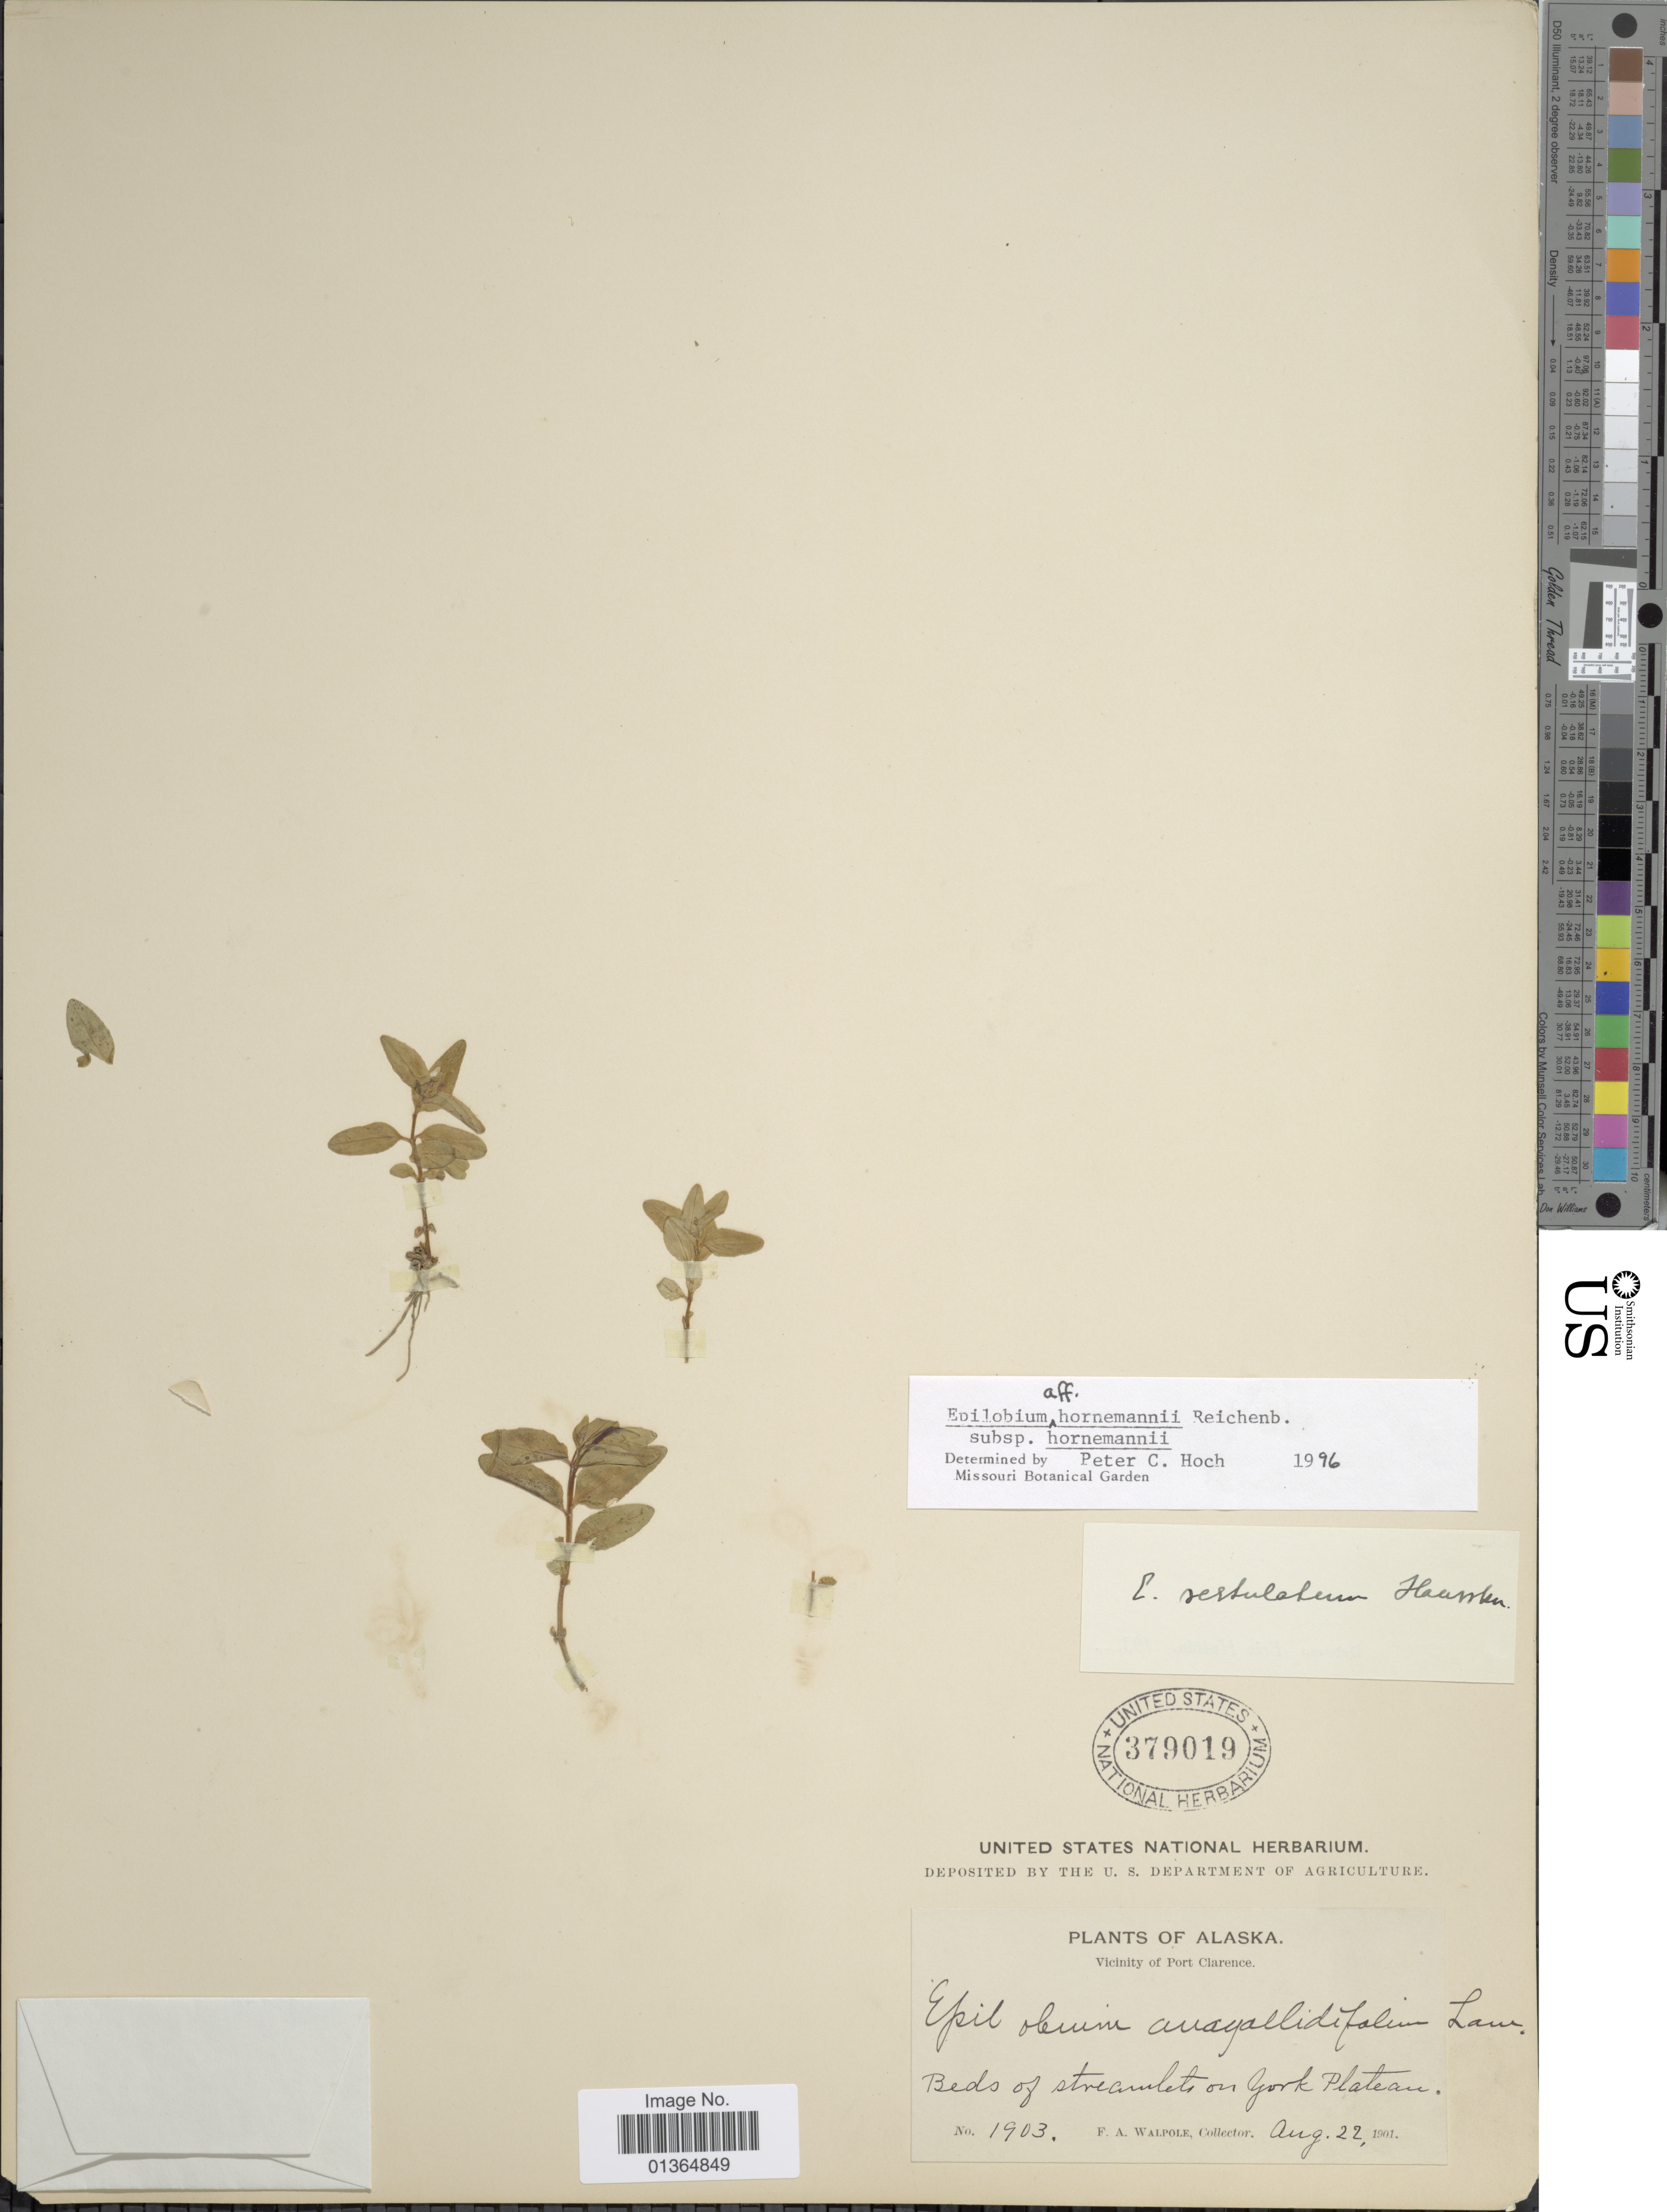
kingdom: Plantae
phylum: Tracheophyta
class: Magnoliopsida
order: Myrtales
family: Onagraceae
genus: Epilobium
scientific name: Epilobium hornemannii subsp. hornemannii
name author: Rchb.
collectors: F. Walpole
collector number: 1903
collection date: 1901-08-22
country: United States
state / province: Alaska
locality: Vicinity of Port Clarence. Bed of streamlets on York Plateau.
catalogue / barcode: US 379019